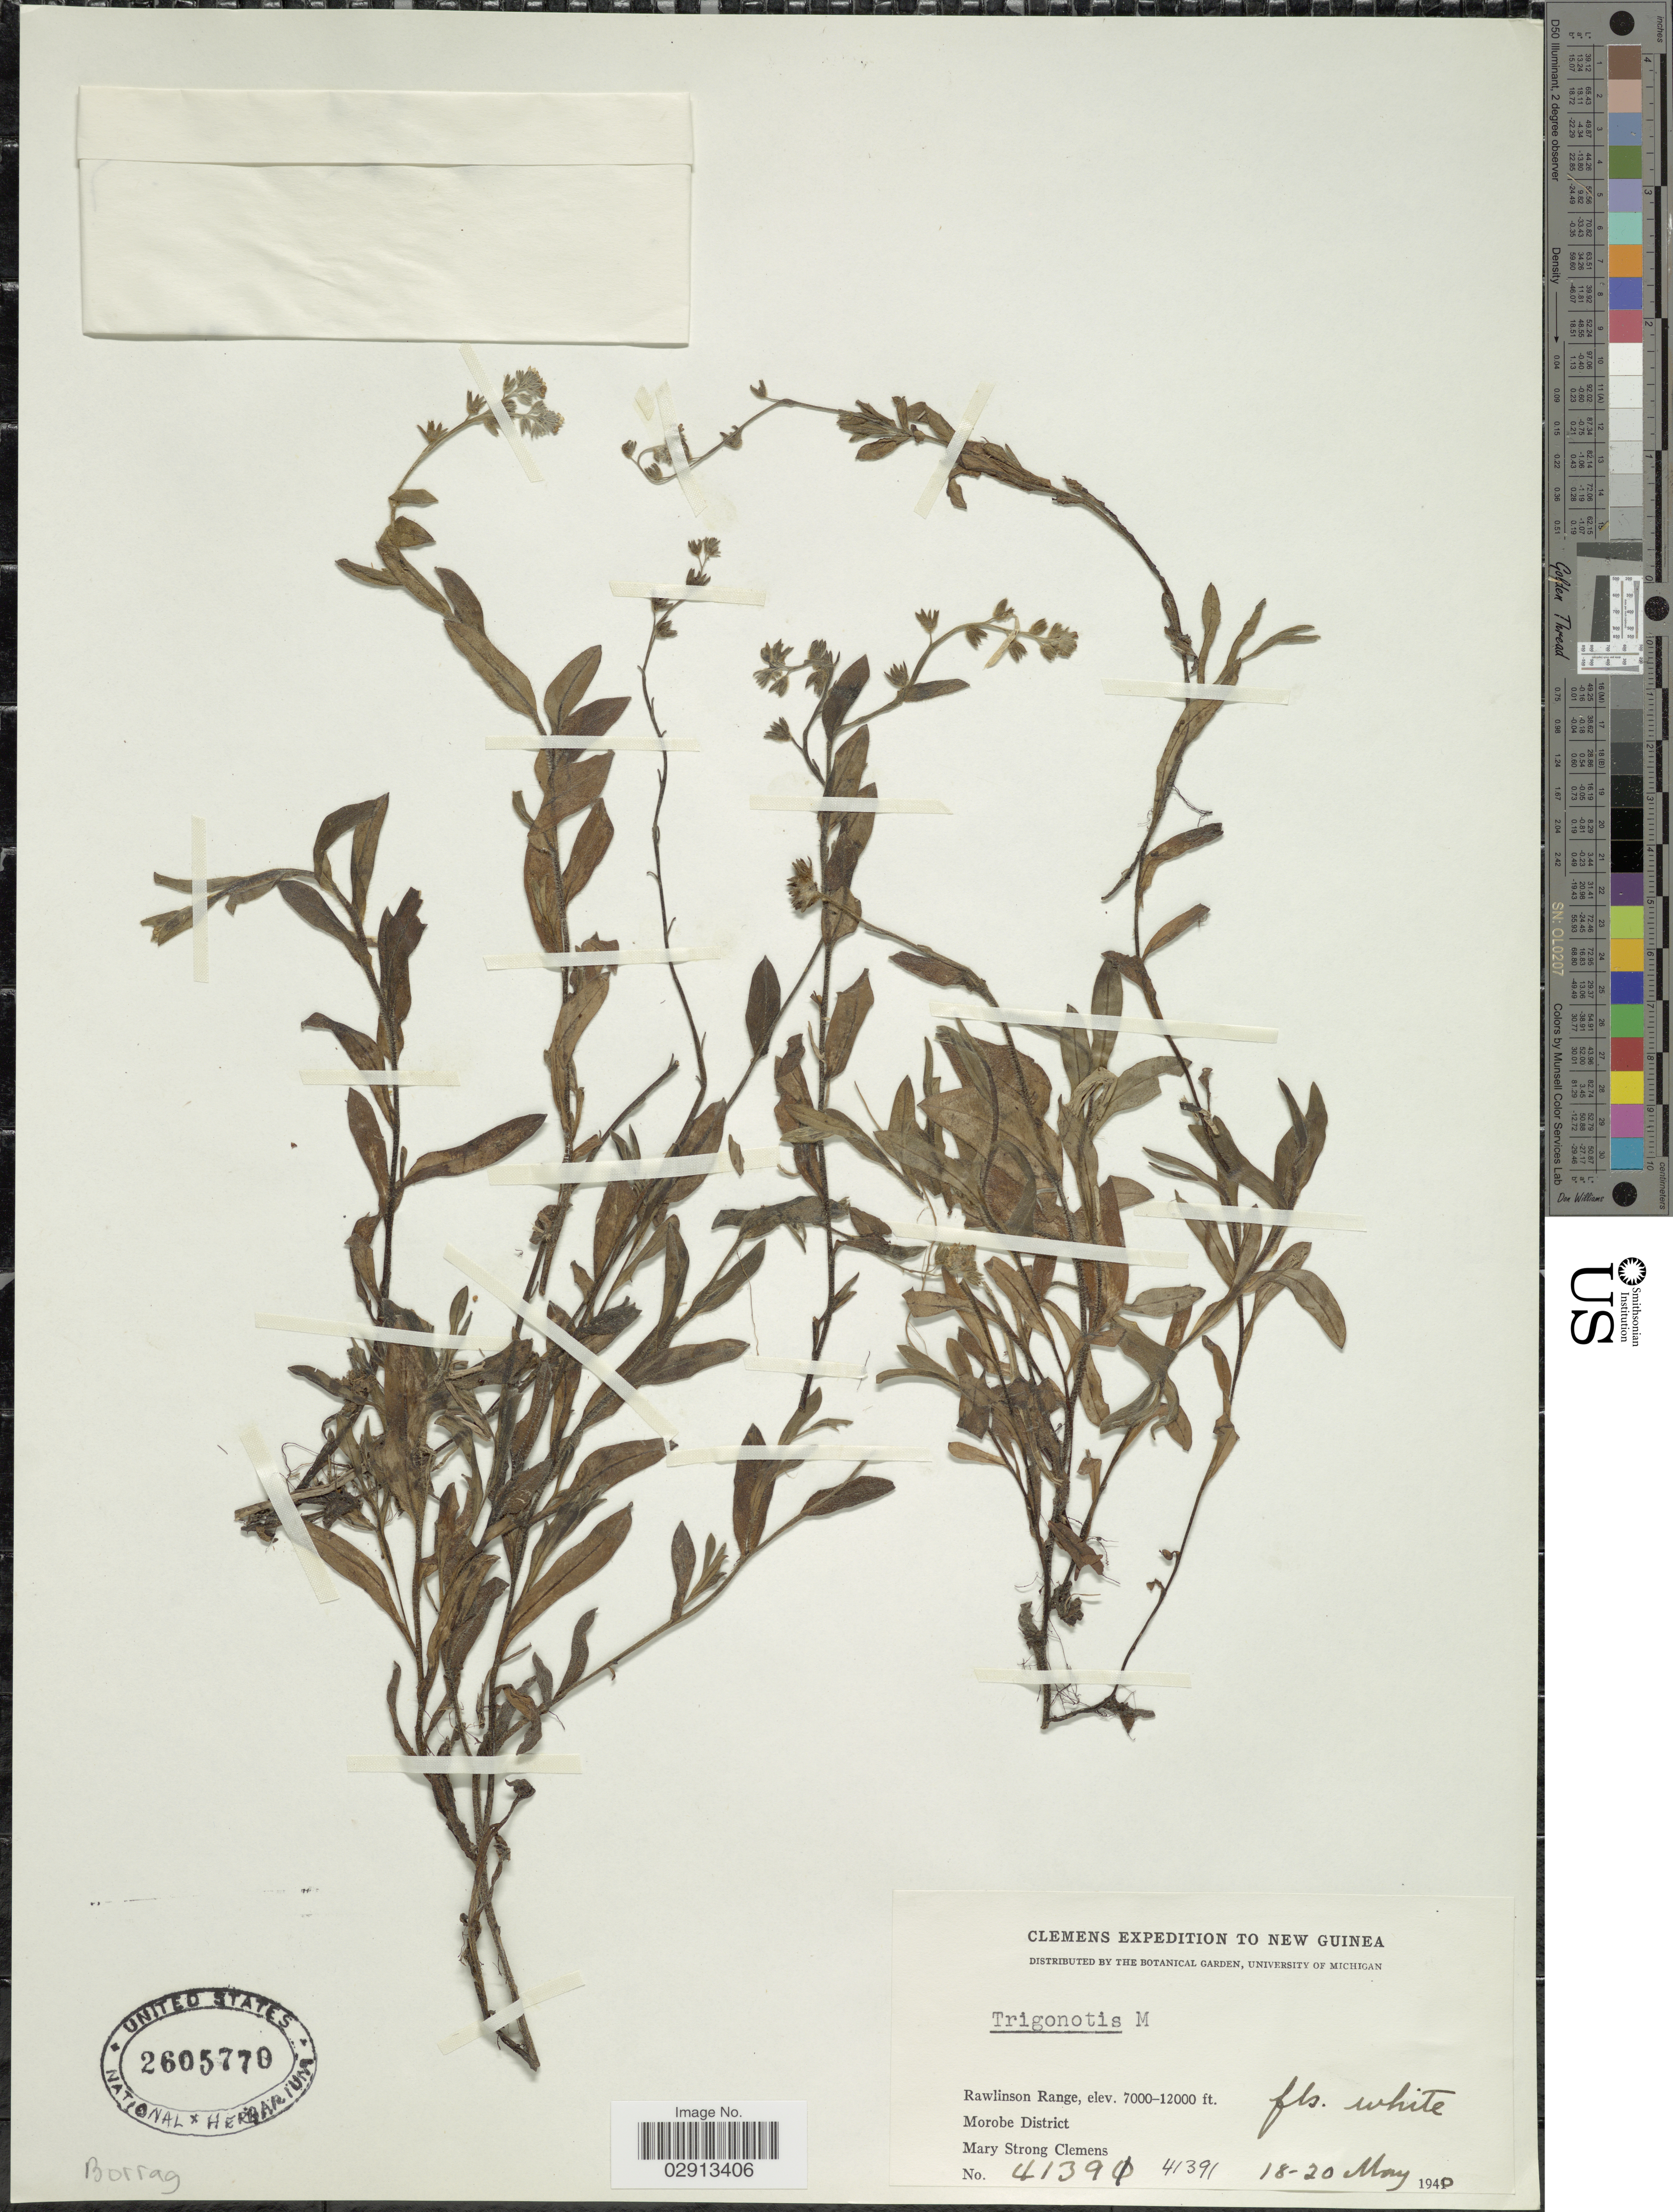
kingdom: Plantae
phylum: Tracheophyta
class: Magnoliopsida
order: Boraginales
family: Boraginaceae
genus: Trigonotis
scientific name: Trigonotis sp.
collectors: M. S. Clemens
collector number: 41391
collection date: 1940-05-18/1940-05-20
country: Papua New Guinea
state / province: Morobe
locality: New Guinea. Rawlinson Range. Morobe District.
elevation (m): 2134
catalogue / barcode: US 2605770